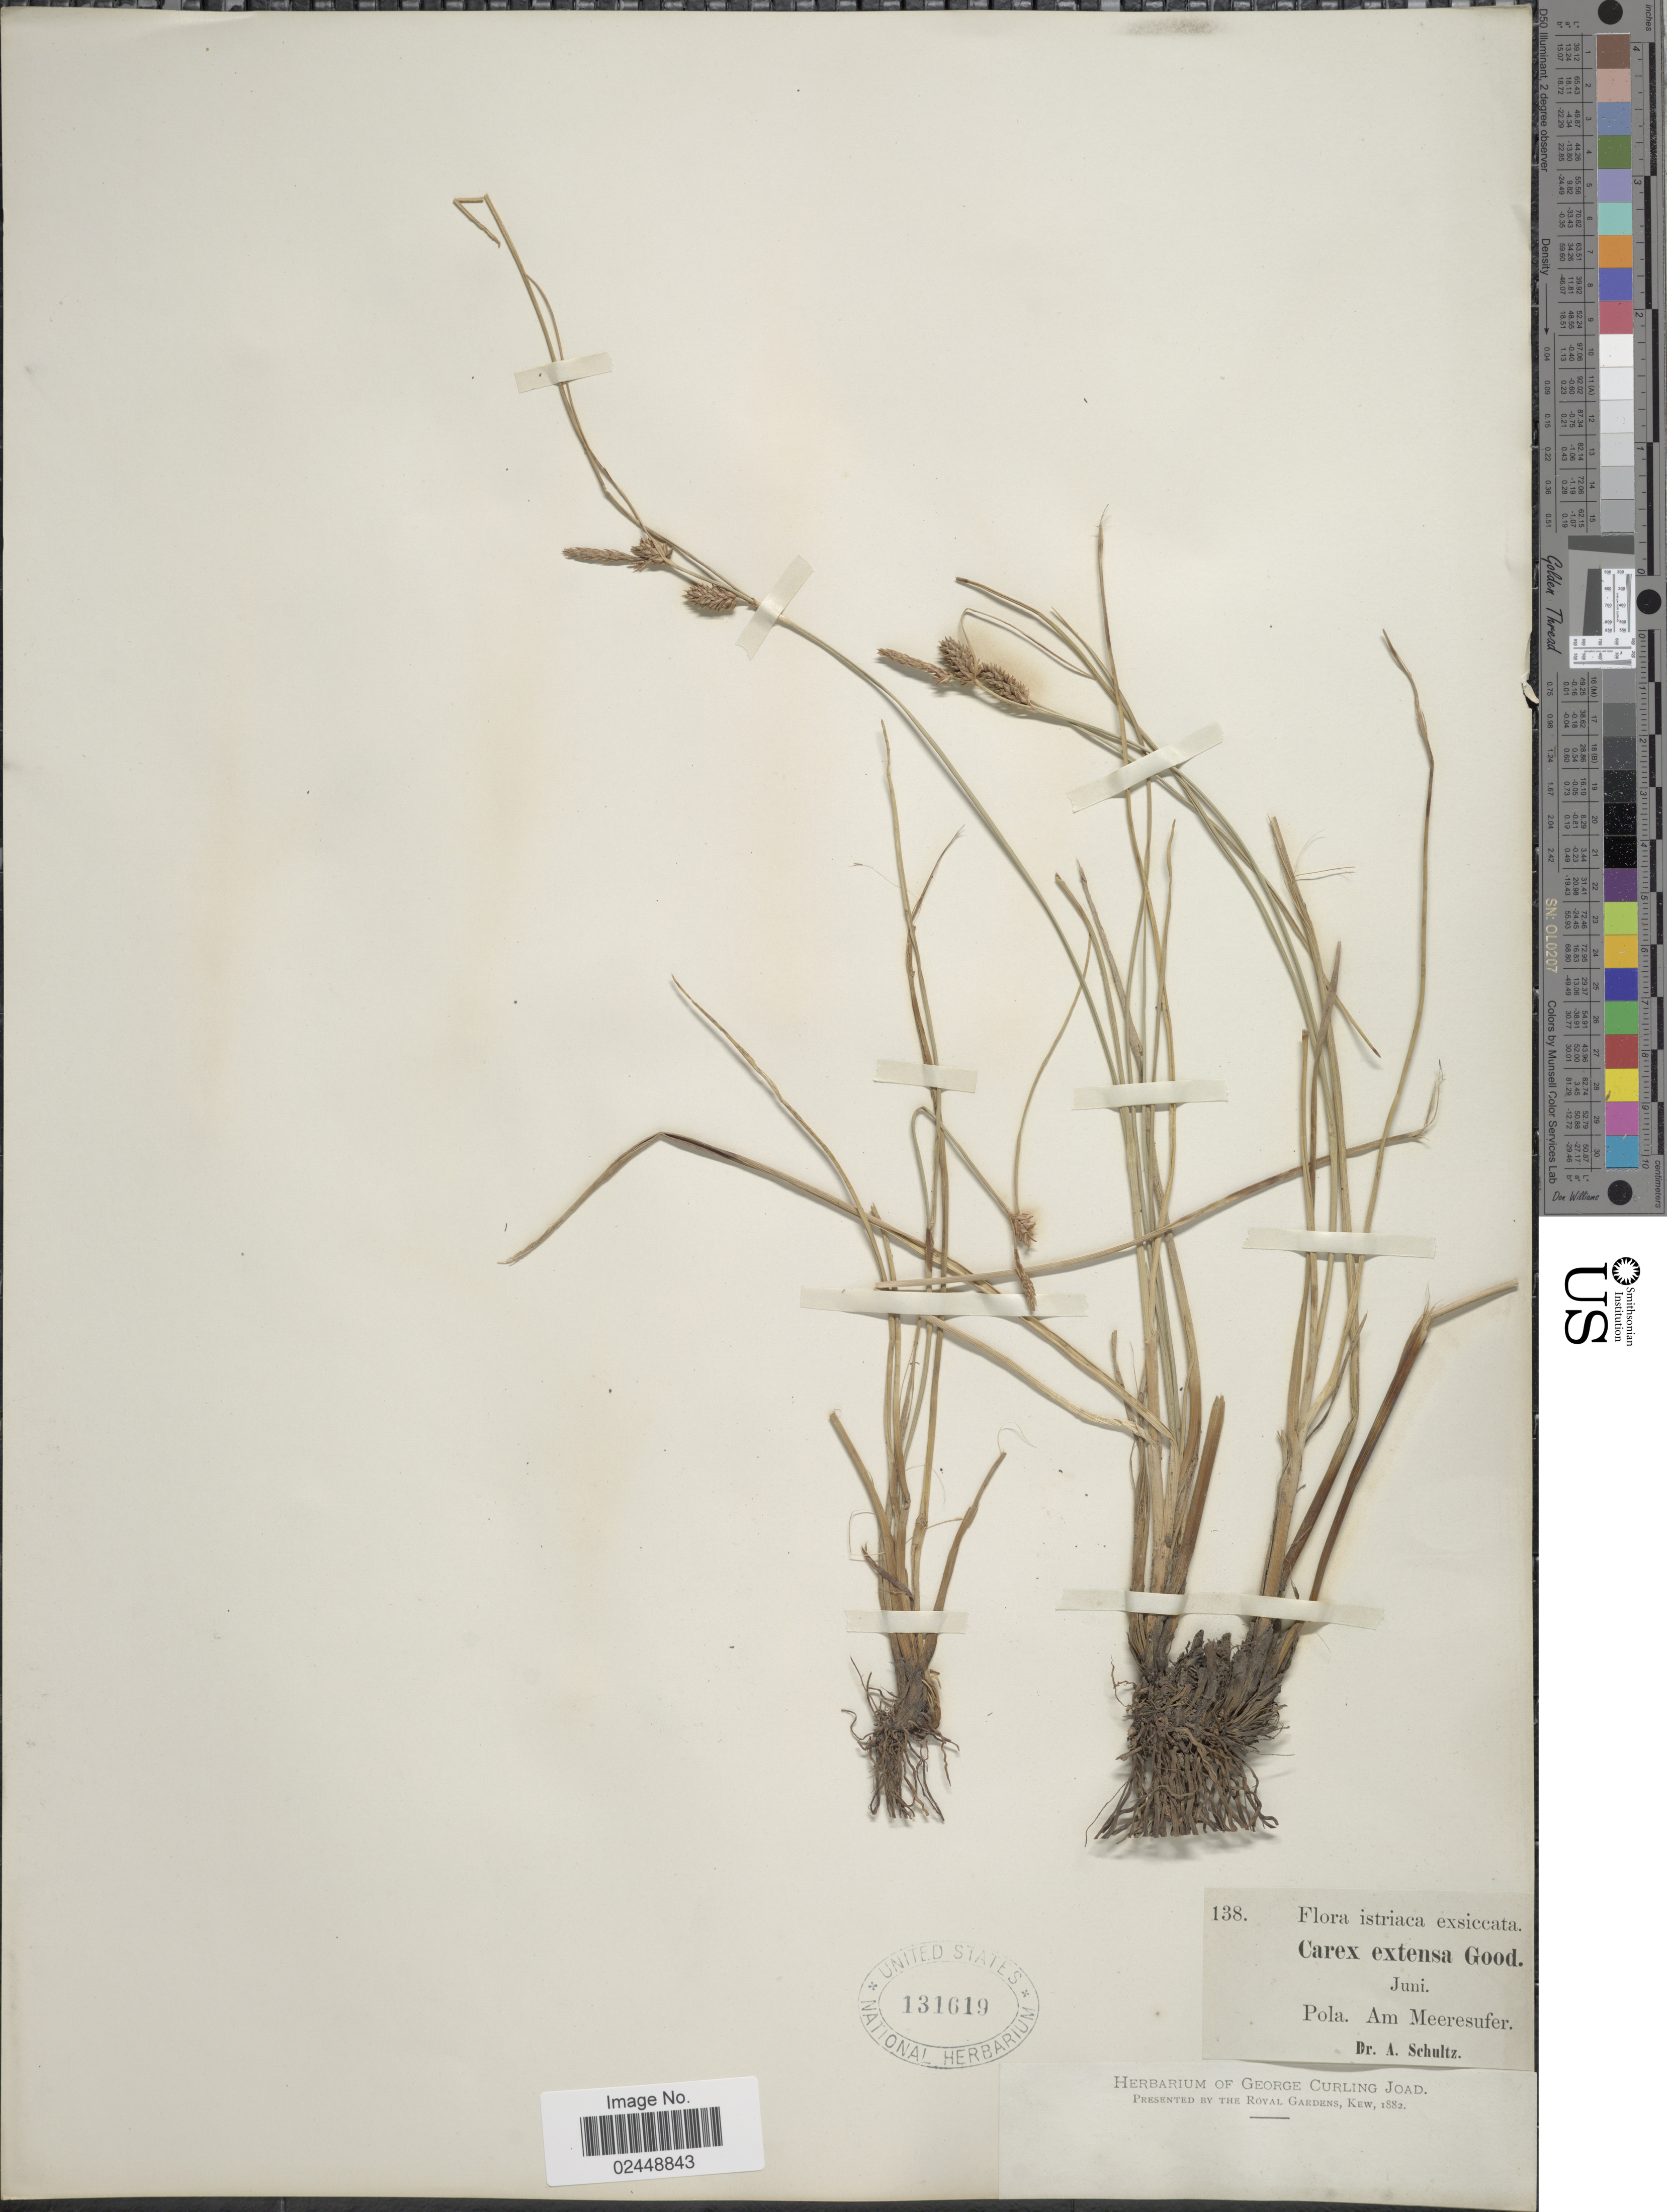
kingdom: Plantae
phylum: Tracheophyta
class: Liliopsida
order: Poales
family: Cyperaceae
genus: Carex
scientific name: Carex extensa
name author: Gooden.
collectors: A. Schultz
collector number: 138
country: Croatia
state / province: Istria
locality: Istriaca, Pola, Am Meeresufer [unsure placement]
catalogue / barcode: US 131619